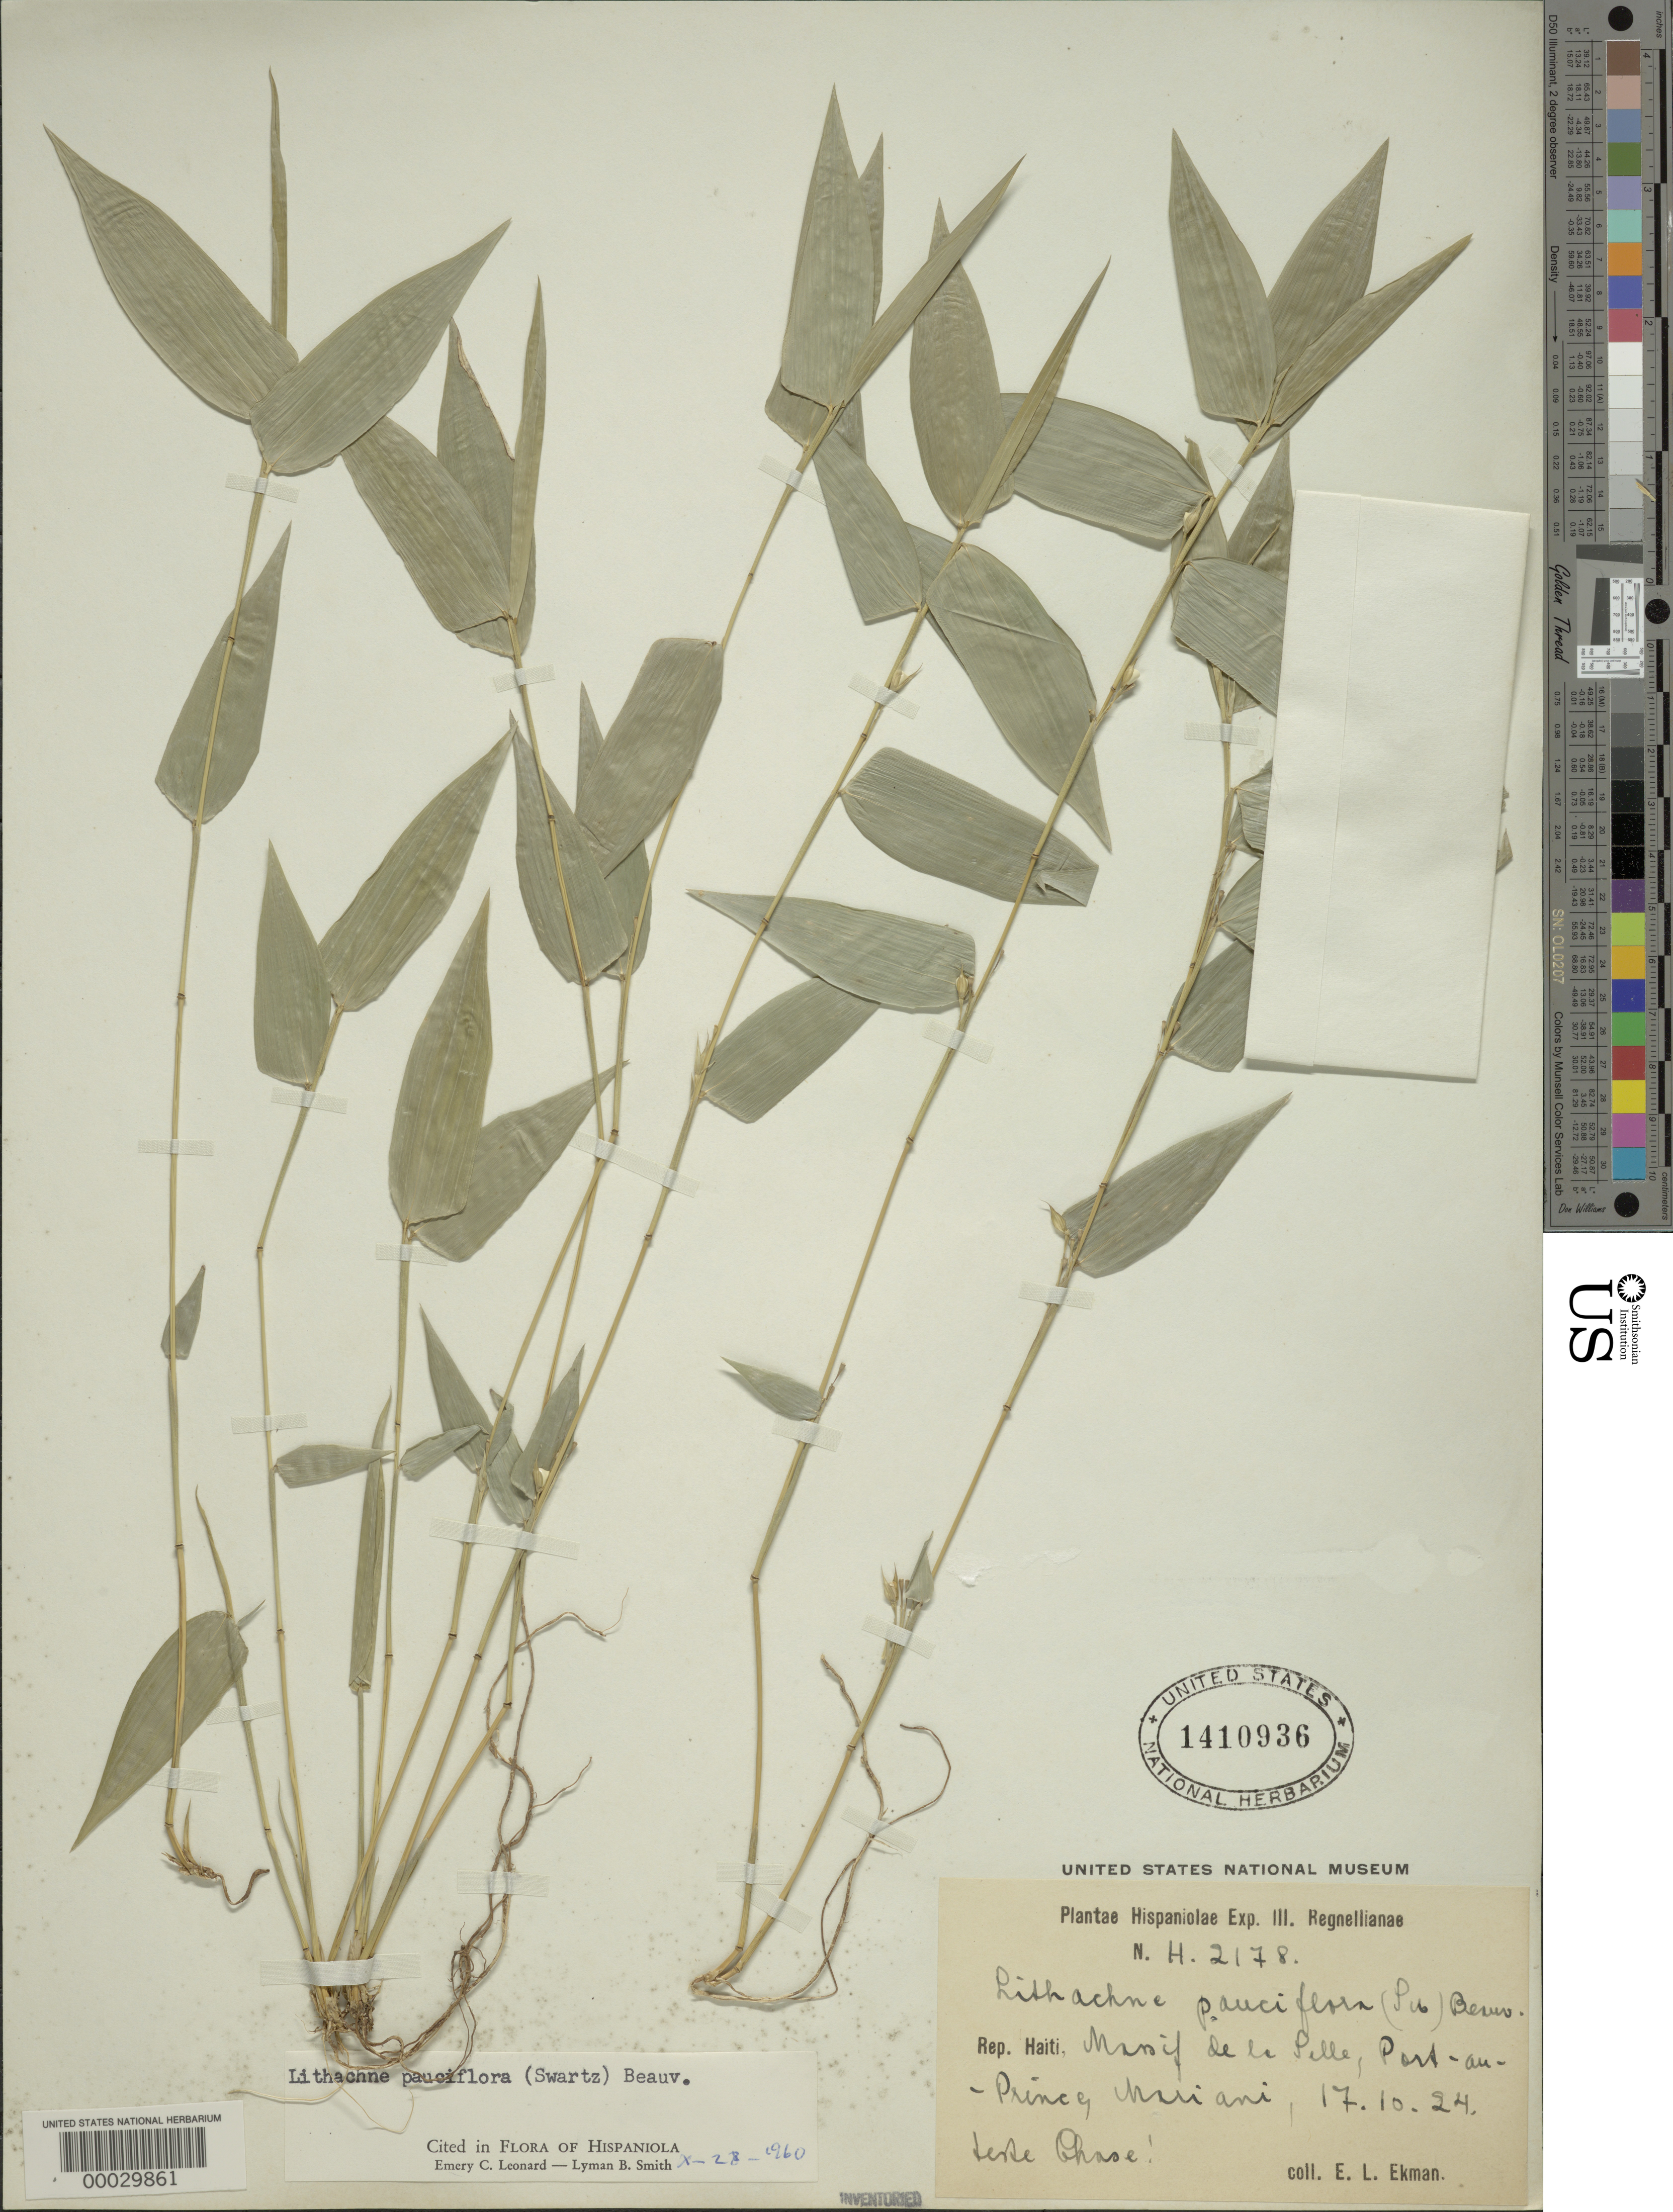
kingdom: Plantae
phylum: Tracheophyta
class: Liliopsida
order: Poales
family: Poaceae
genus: Lithachne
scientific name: Lithachne pauciflora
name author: (Sw.) P. Beauv.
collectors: E. L. Ekman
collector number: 2178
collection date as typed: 17 Oct 1924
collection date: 1924-10-17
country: Haiti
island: Hispaniola Island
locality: Port-au-prince, mariani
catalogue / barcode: US 1410936